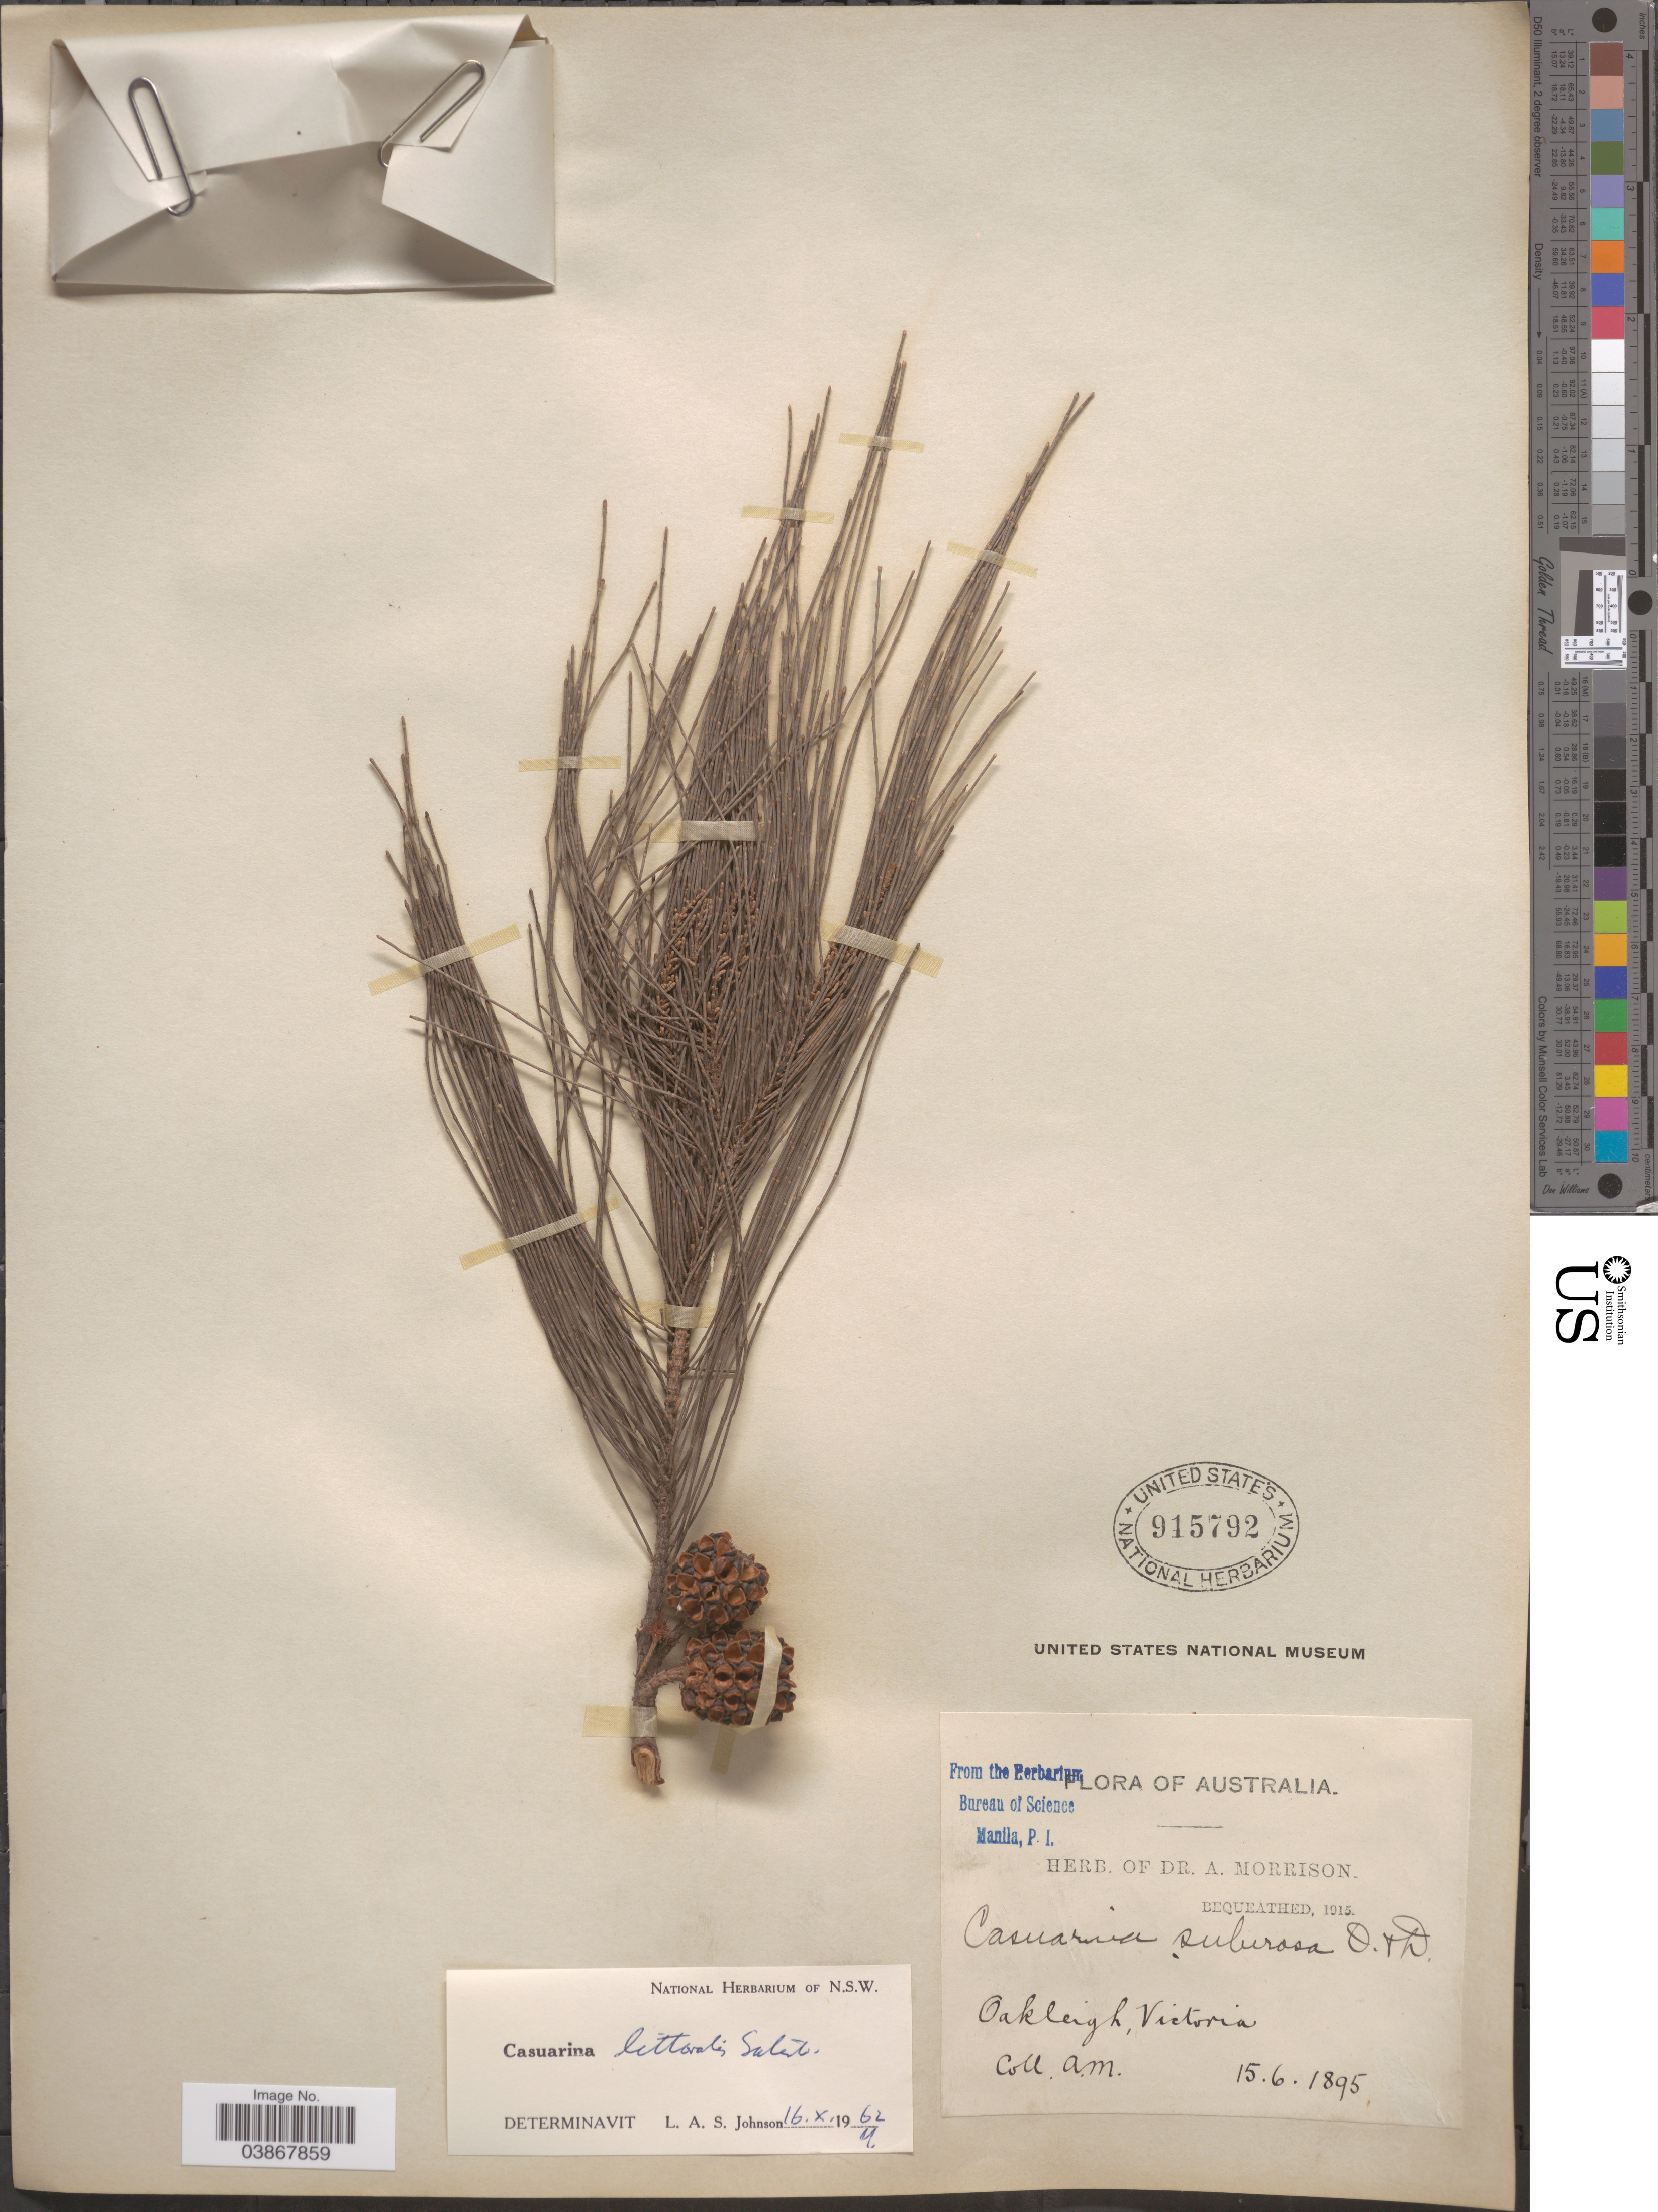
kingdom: Plantae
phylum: Tracheophyta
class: Magnoliopsida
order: Fagales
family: Casuarinaceae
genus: Casuarina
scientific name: Casuarina littoralis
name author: Salisb.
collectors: A. Morrison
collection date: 1895-06-15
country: Australia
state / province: Victoria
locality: Oakleigh.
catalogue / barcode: US 915792